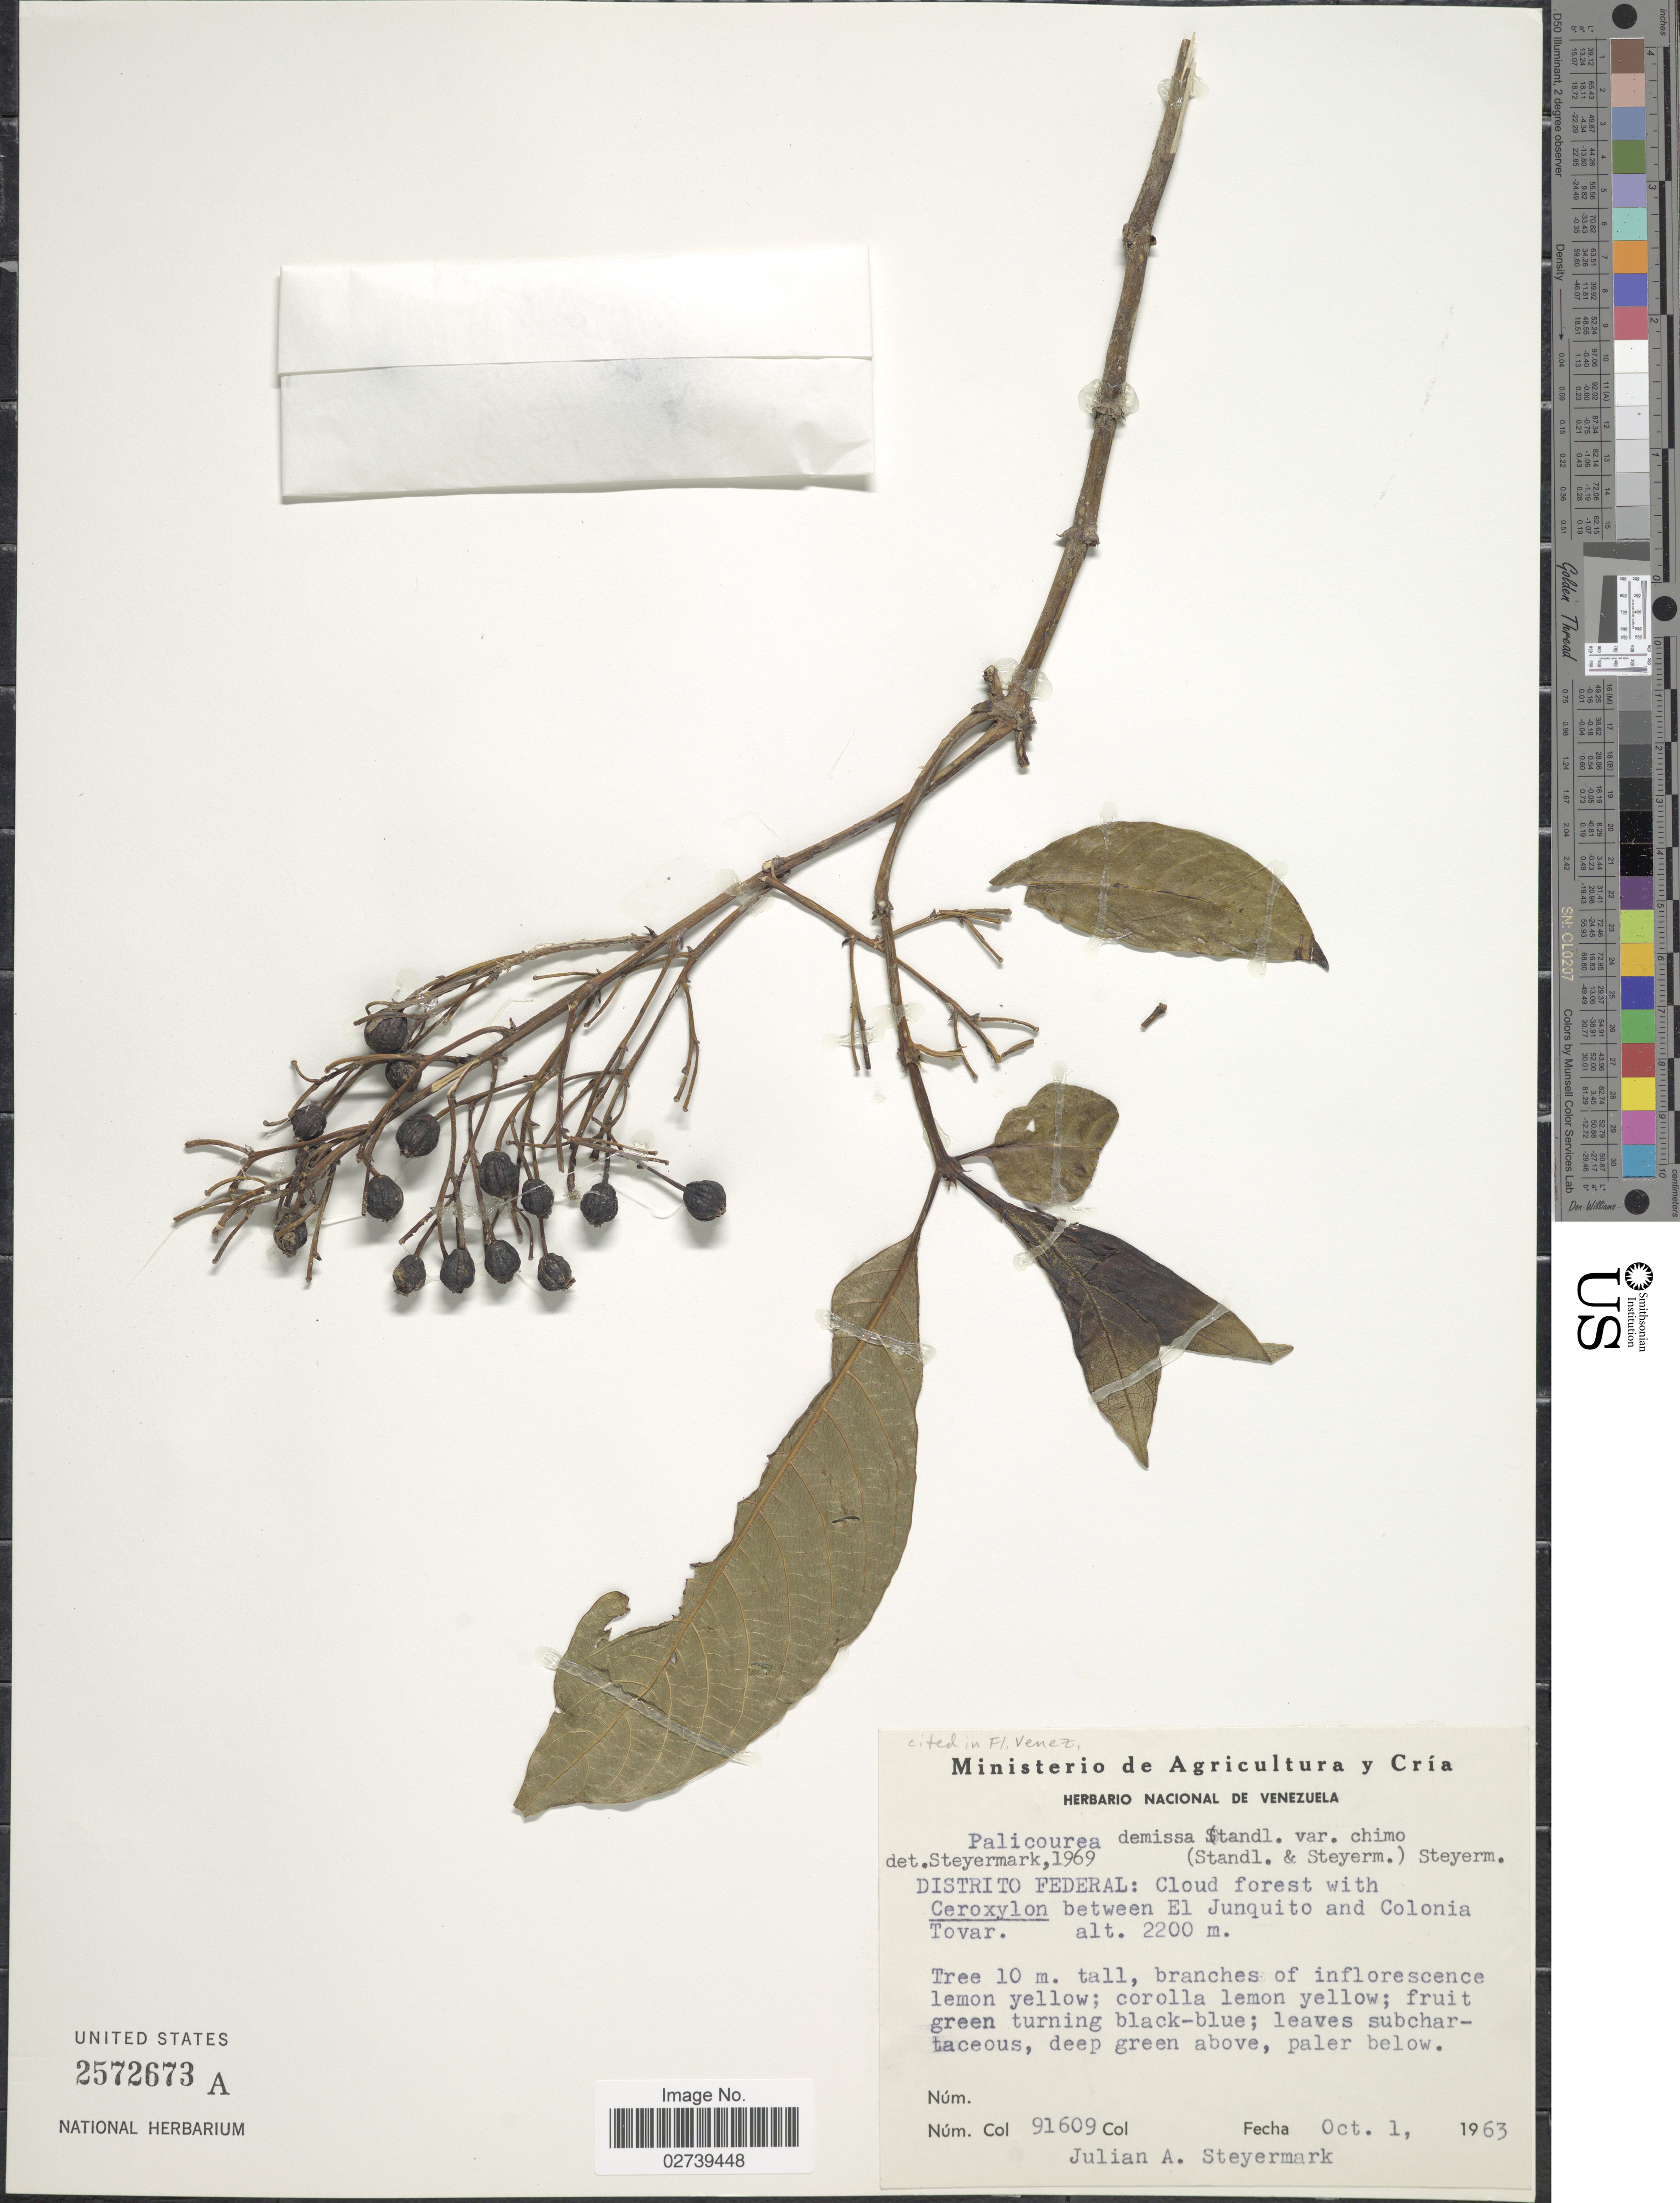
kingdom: Plantae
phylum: Tracheophyta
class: Magnoliopsida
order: Gentianales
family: Rubiaceae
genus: Palicourea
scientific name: Palicourea demissa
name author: Standl.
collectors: J. Steyermark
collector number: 91609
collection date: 1963-10-01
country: Venezuela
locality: Distrito Federal: Between El Junquito and Colonia Tovar.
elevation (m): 2200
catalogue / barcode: US 2572673A